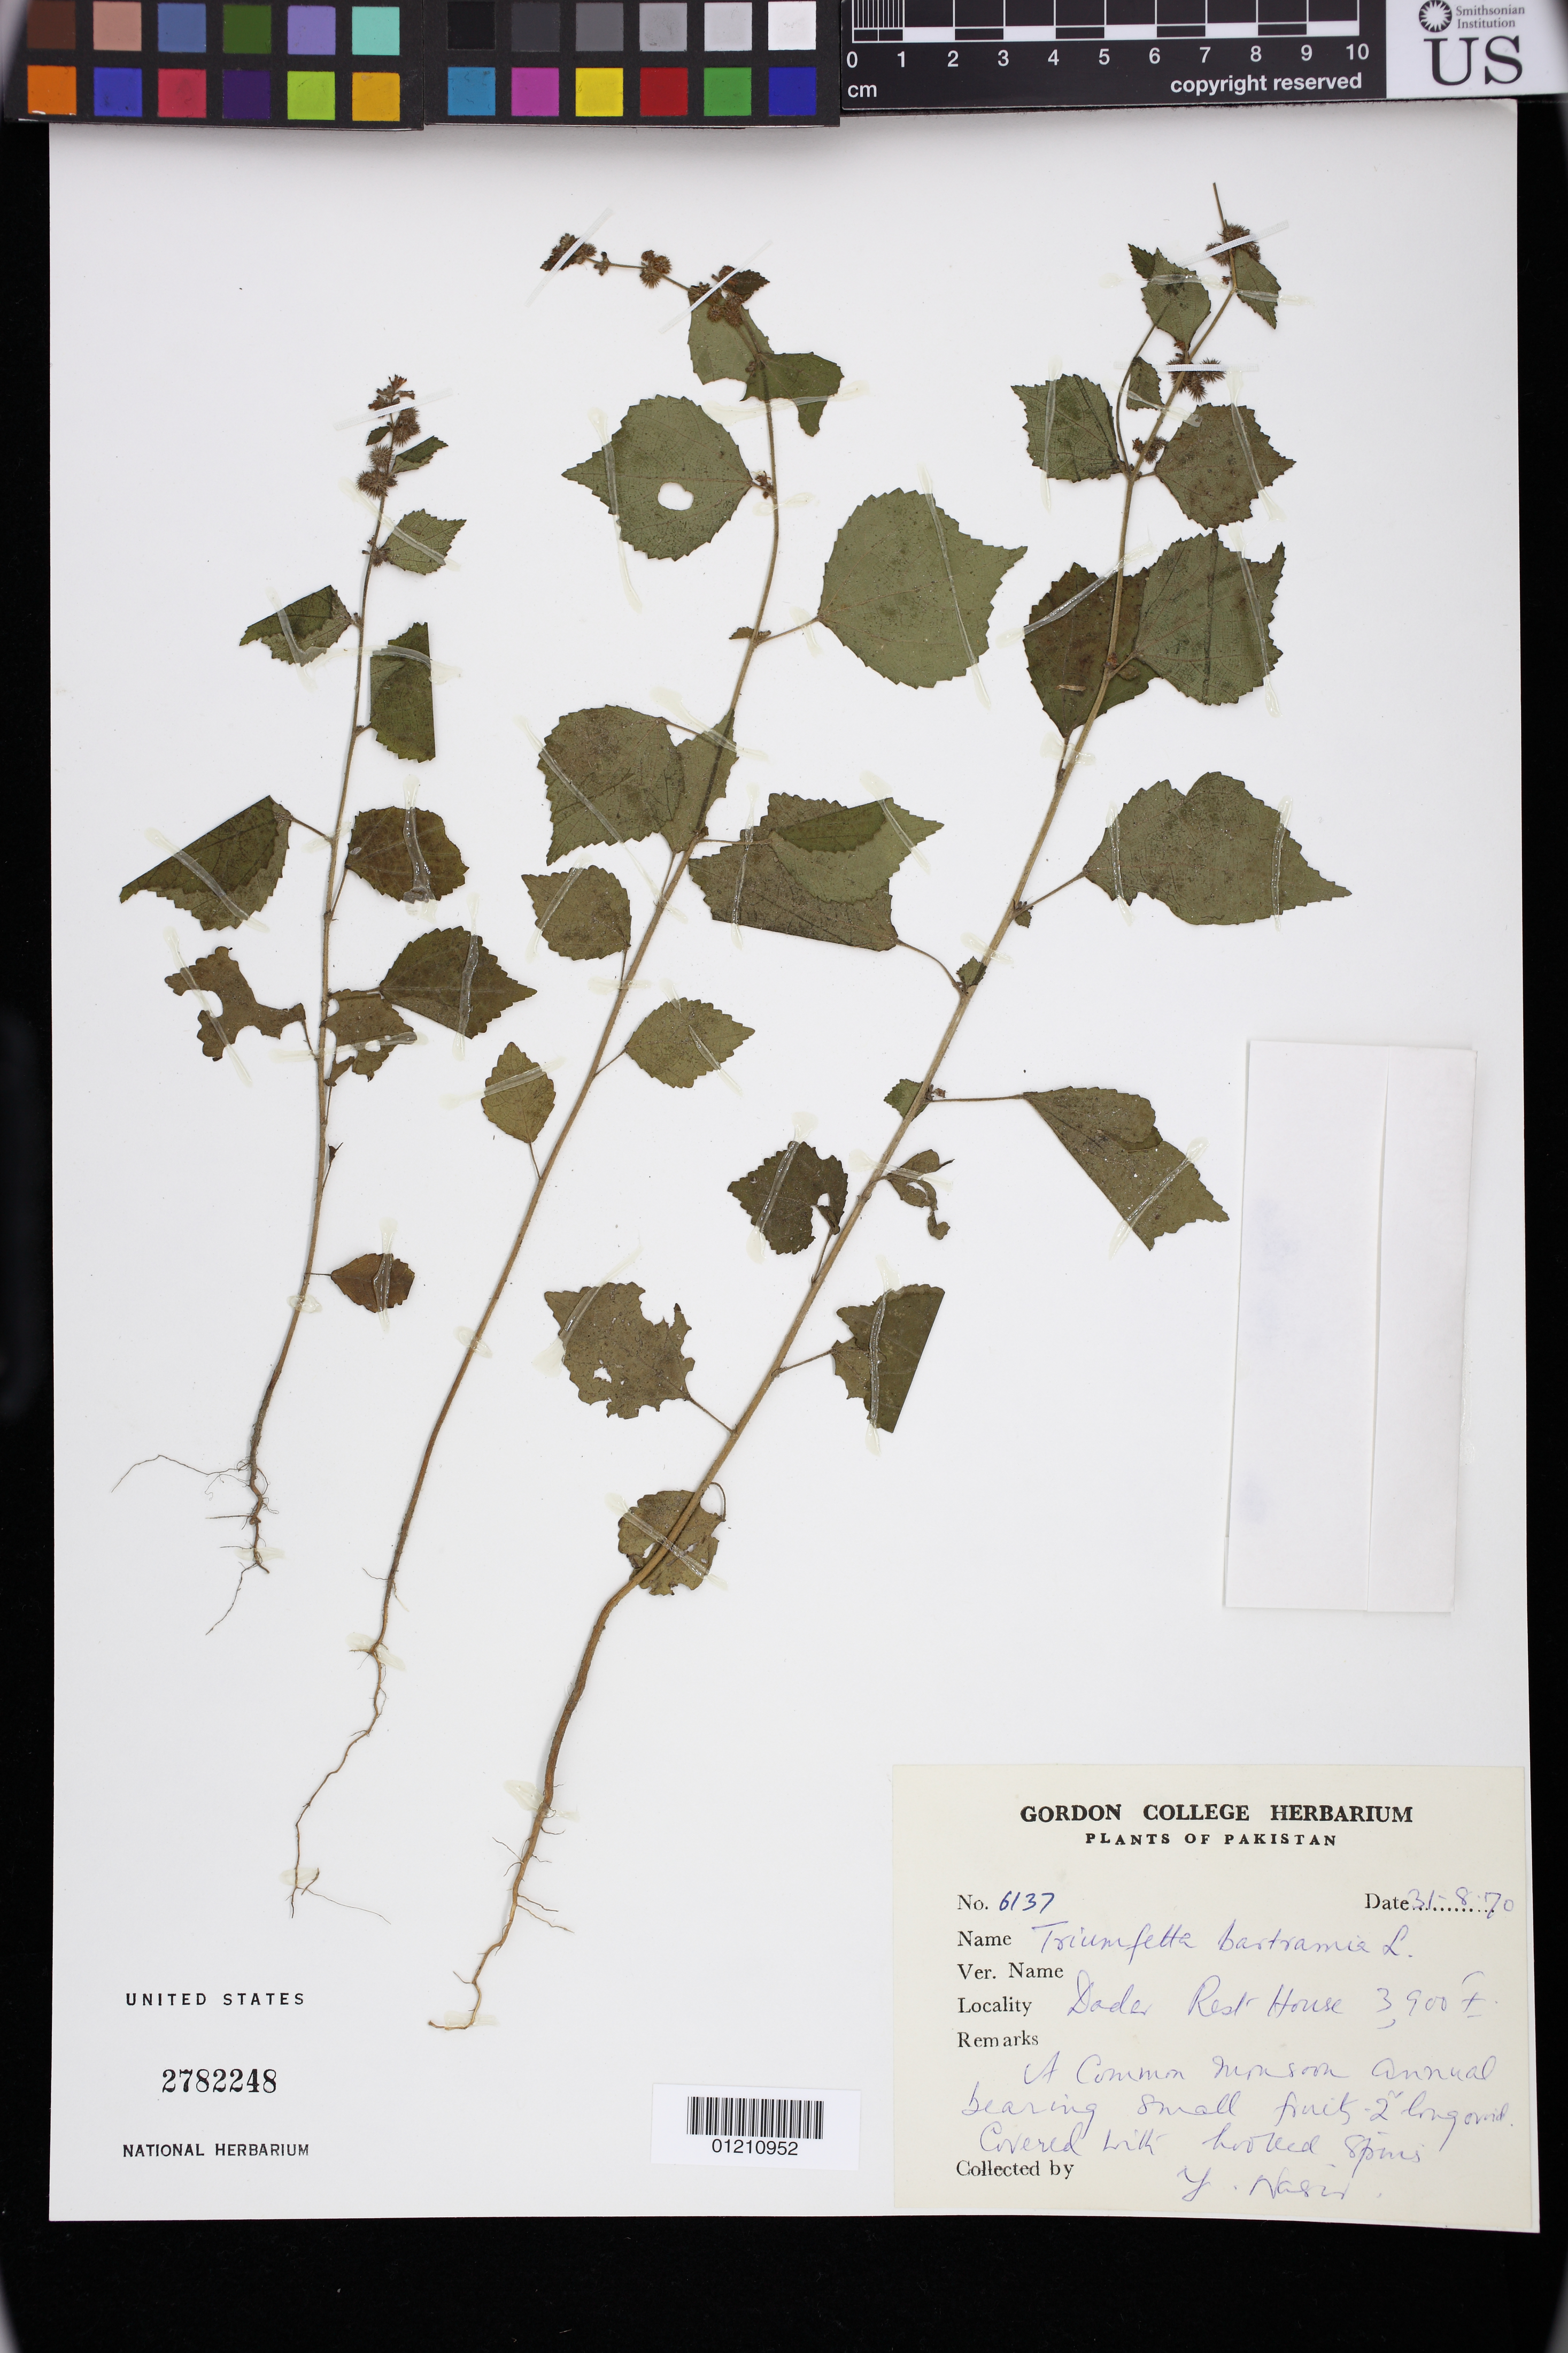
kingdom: Plantae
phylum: Tracheophyta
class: Magnoliopsida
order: Malvales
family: Malvaceae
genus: Triumfetta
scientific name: Triumfetta rhomboidea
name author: Jacq.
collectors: Y. Nasir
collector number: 6137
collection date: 1970-08-31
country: Pakistan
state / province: Khyber Pakhtunkhwa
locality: Dadar Rest House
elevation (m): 1189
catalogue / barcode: US 2782248